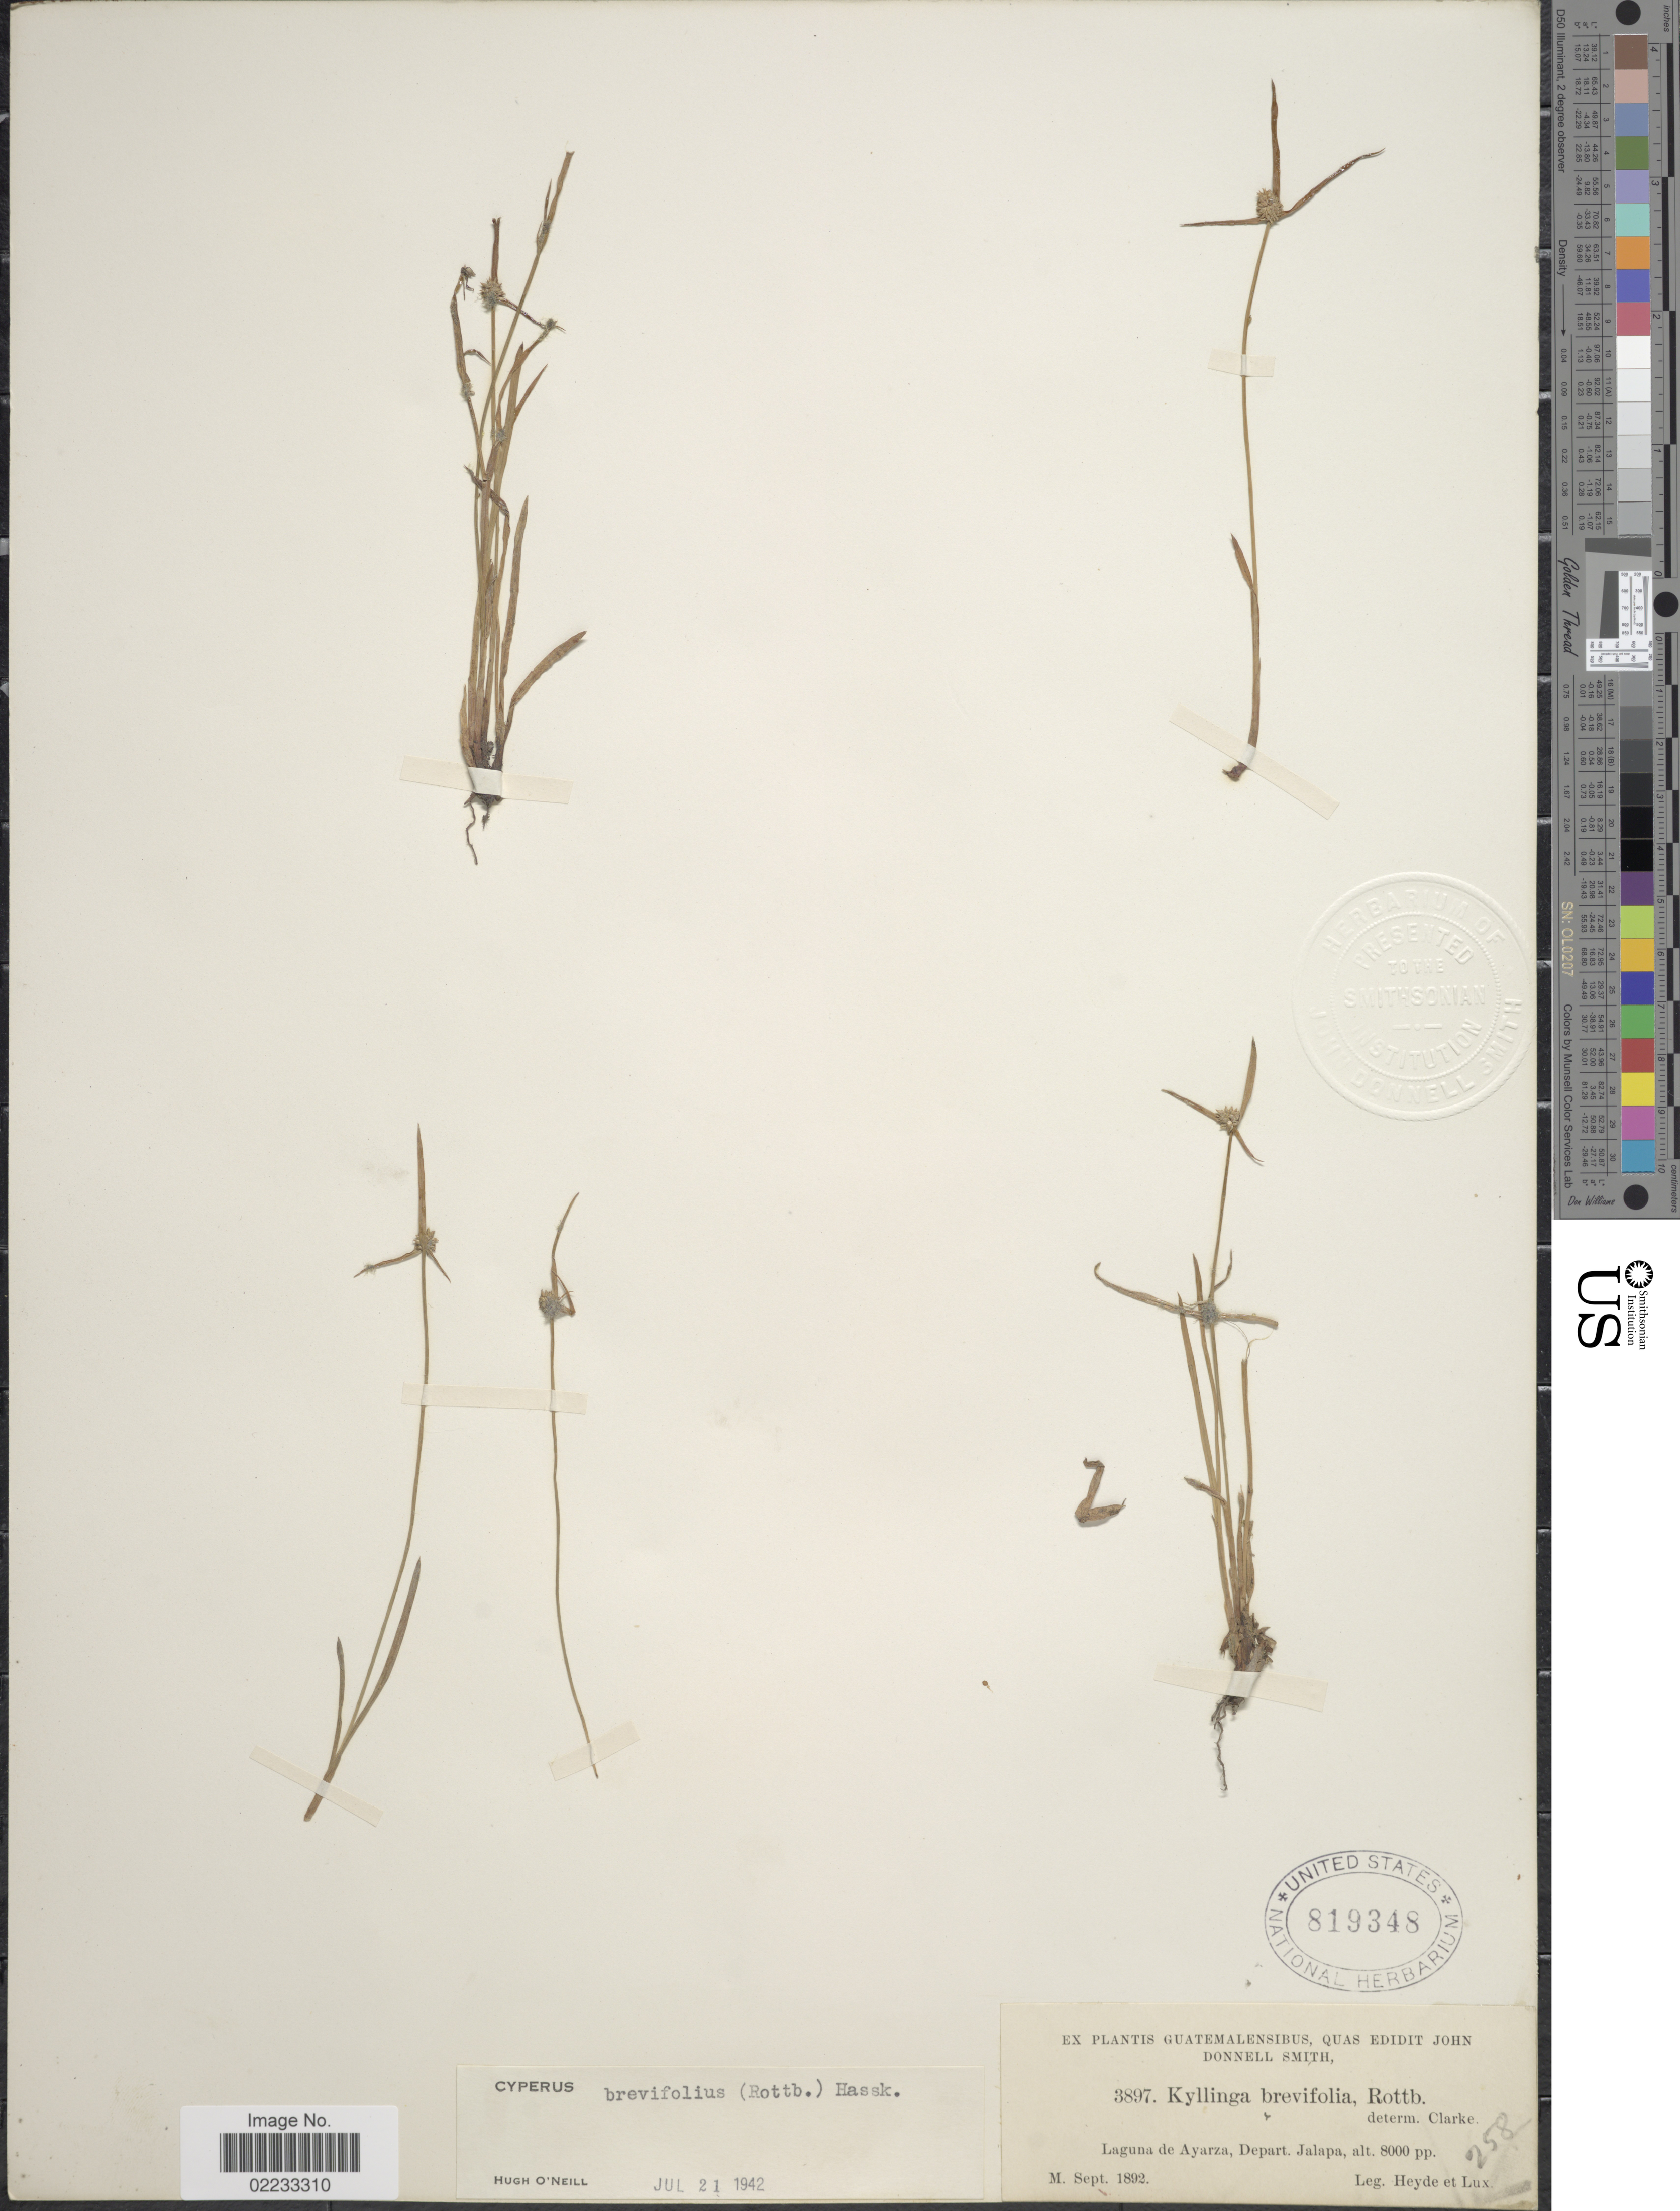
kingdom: Plantae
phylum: Tracheophyta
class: Liliopsida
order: Poales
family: Cyperaceae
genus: Cyperus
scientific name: Cyperus brevifolius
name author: (Rottb.) Hassk.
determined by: Strong, M. T., (US), Smithsonian Institution - National Museum of Natural History (UNITED STATES)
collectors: Heyde & Lux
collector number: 3897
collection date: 1892-09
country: Guatemala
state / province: Jalapa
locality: Laguna de Ayarza.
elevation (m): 2438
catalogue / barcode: US 819348